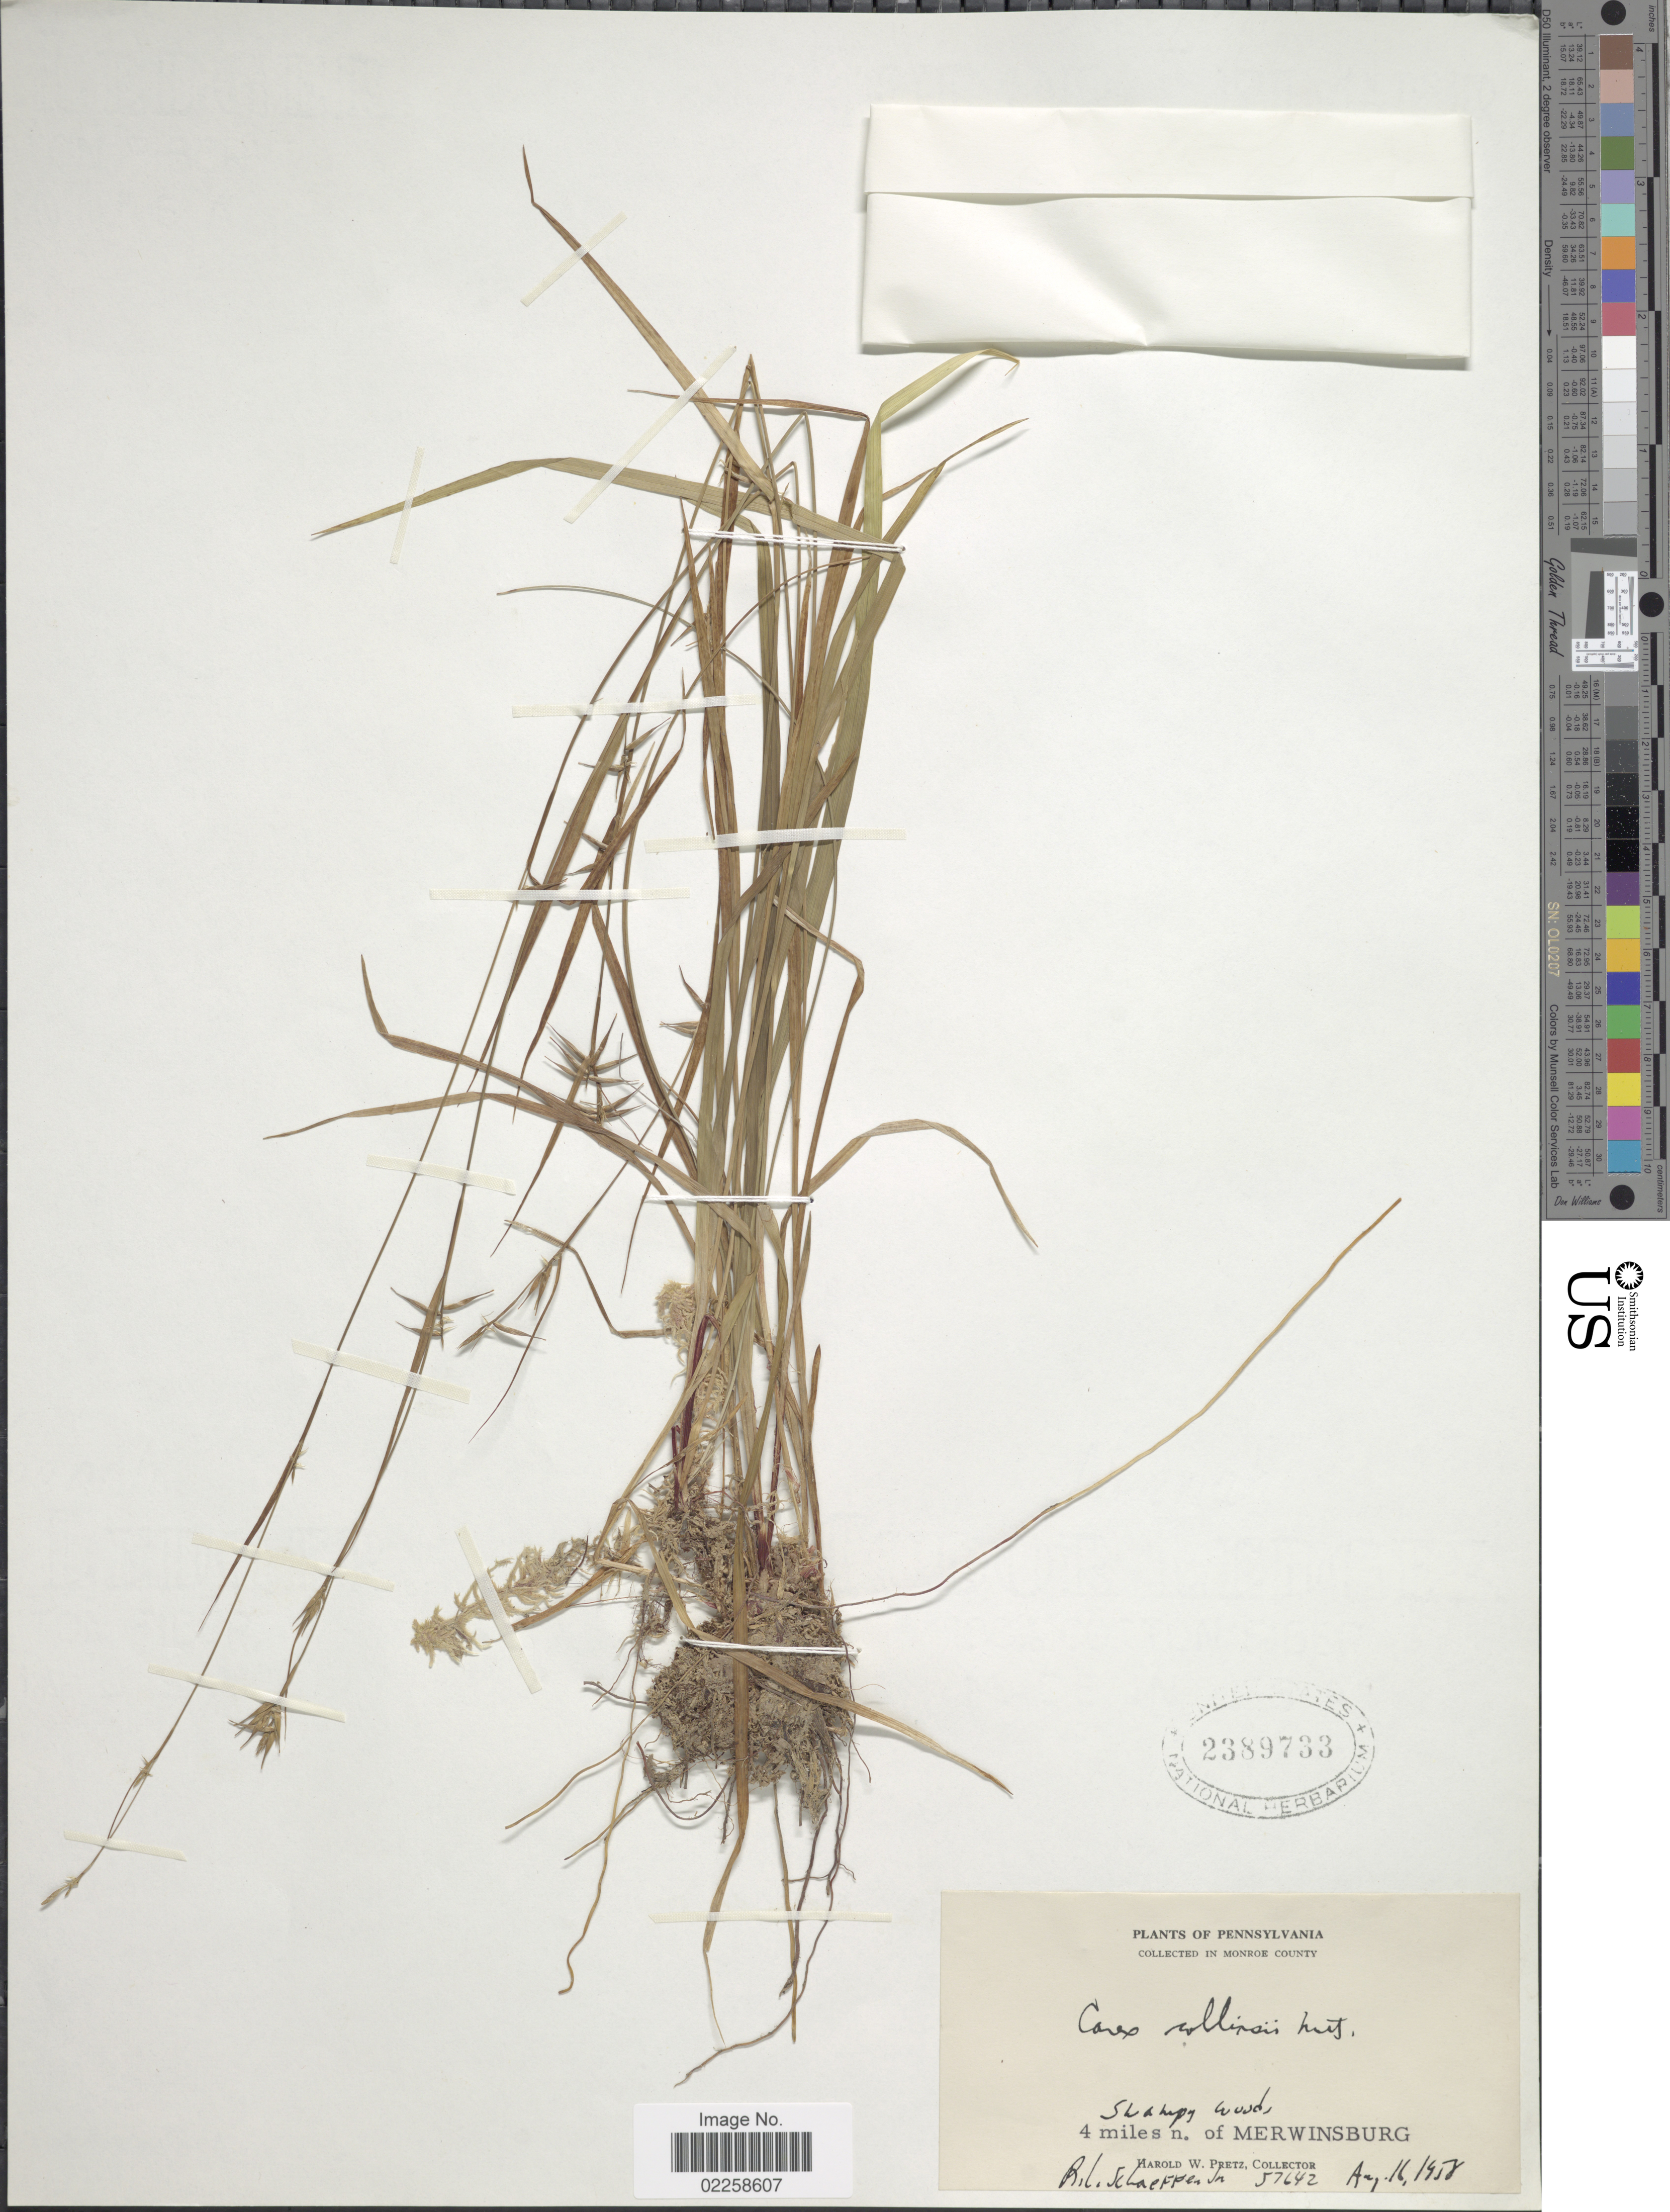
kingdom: Plantae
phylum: Tracheophyta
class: Liliopsida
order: Poales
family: Cyperaceae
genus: Carex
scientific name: Carex collinsii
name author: Nutt.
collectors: H. W. Pretz & R. L. Schaeffer Jr.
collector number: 57642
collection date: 1958-08-16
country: United States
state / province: Pennsylvania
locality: Monroe County. Swampy wood, 4 miles n. of Merwinsburg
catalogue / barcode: US 2389733